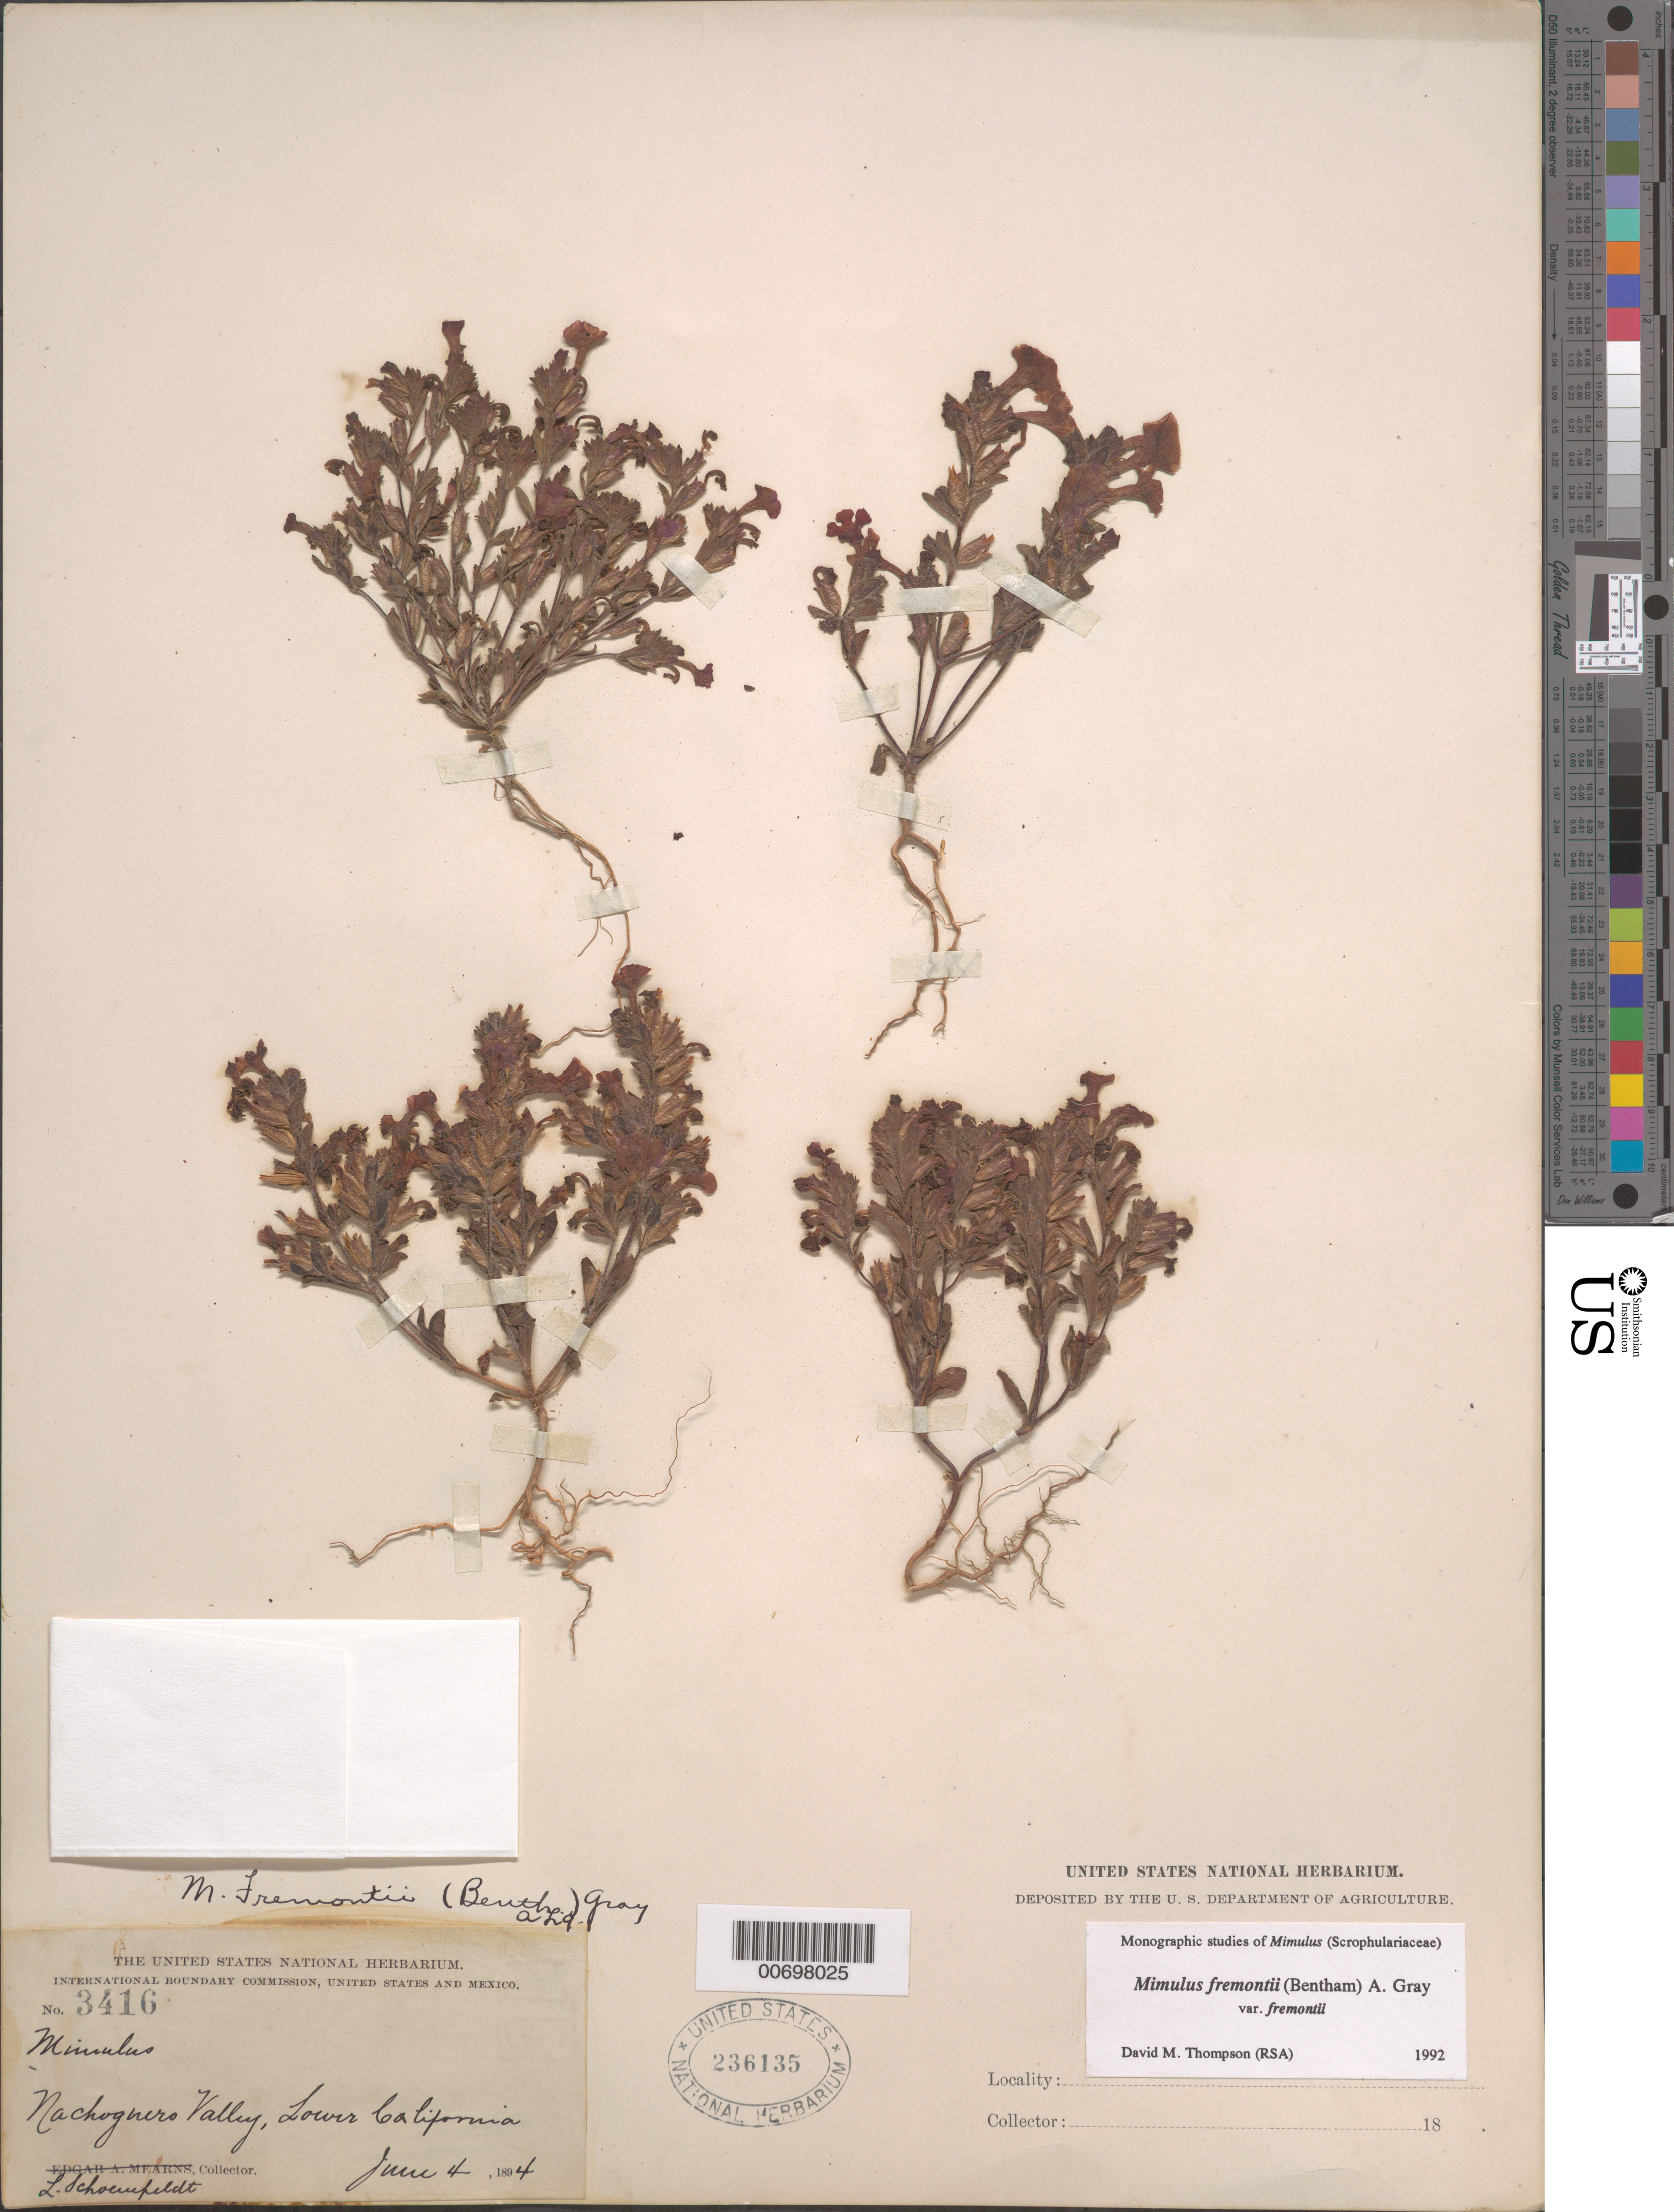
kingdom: Plantae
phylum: Tracheophyta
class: Magnoliopsida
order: Lamiales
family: Phrymaceae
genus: Mimulus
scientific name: Mimulus fremontii var. fremontii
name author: (Benth.) A. Gray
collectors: L. Schoenfeldt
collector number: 3416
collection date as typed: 04 Jun 1894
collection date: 1894-06-04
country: Mexico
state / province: Baja California Norte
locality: Nachoguero Valley.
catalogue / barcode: US 236135